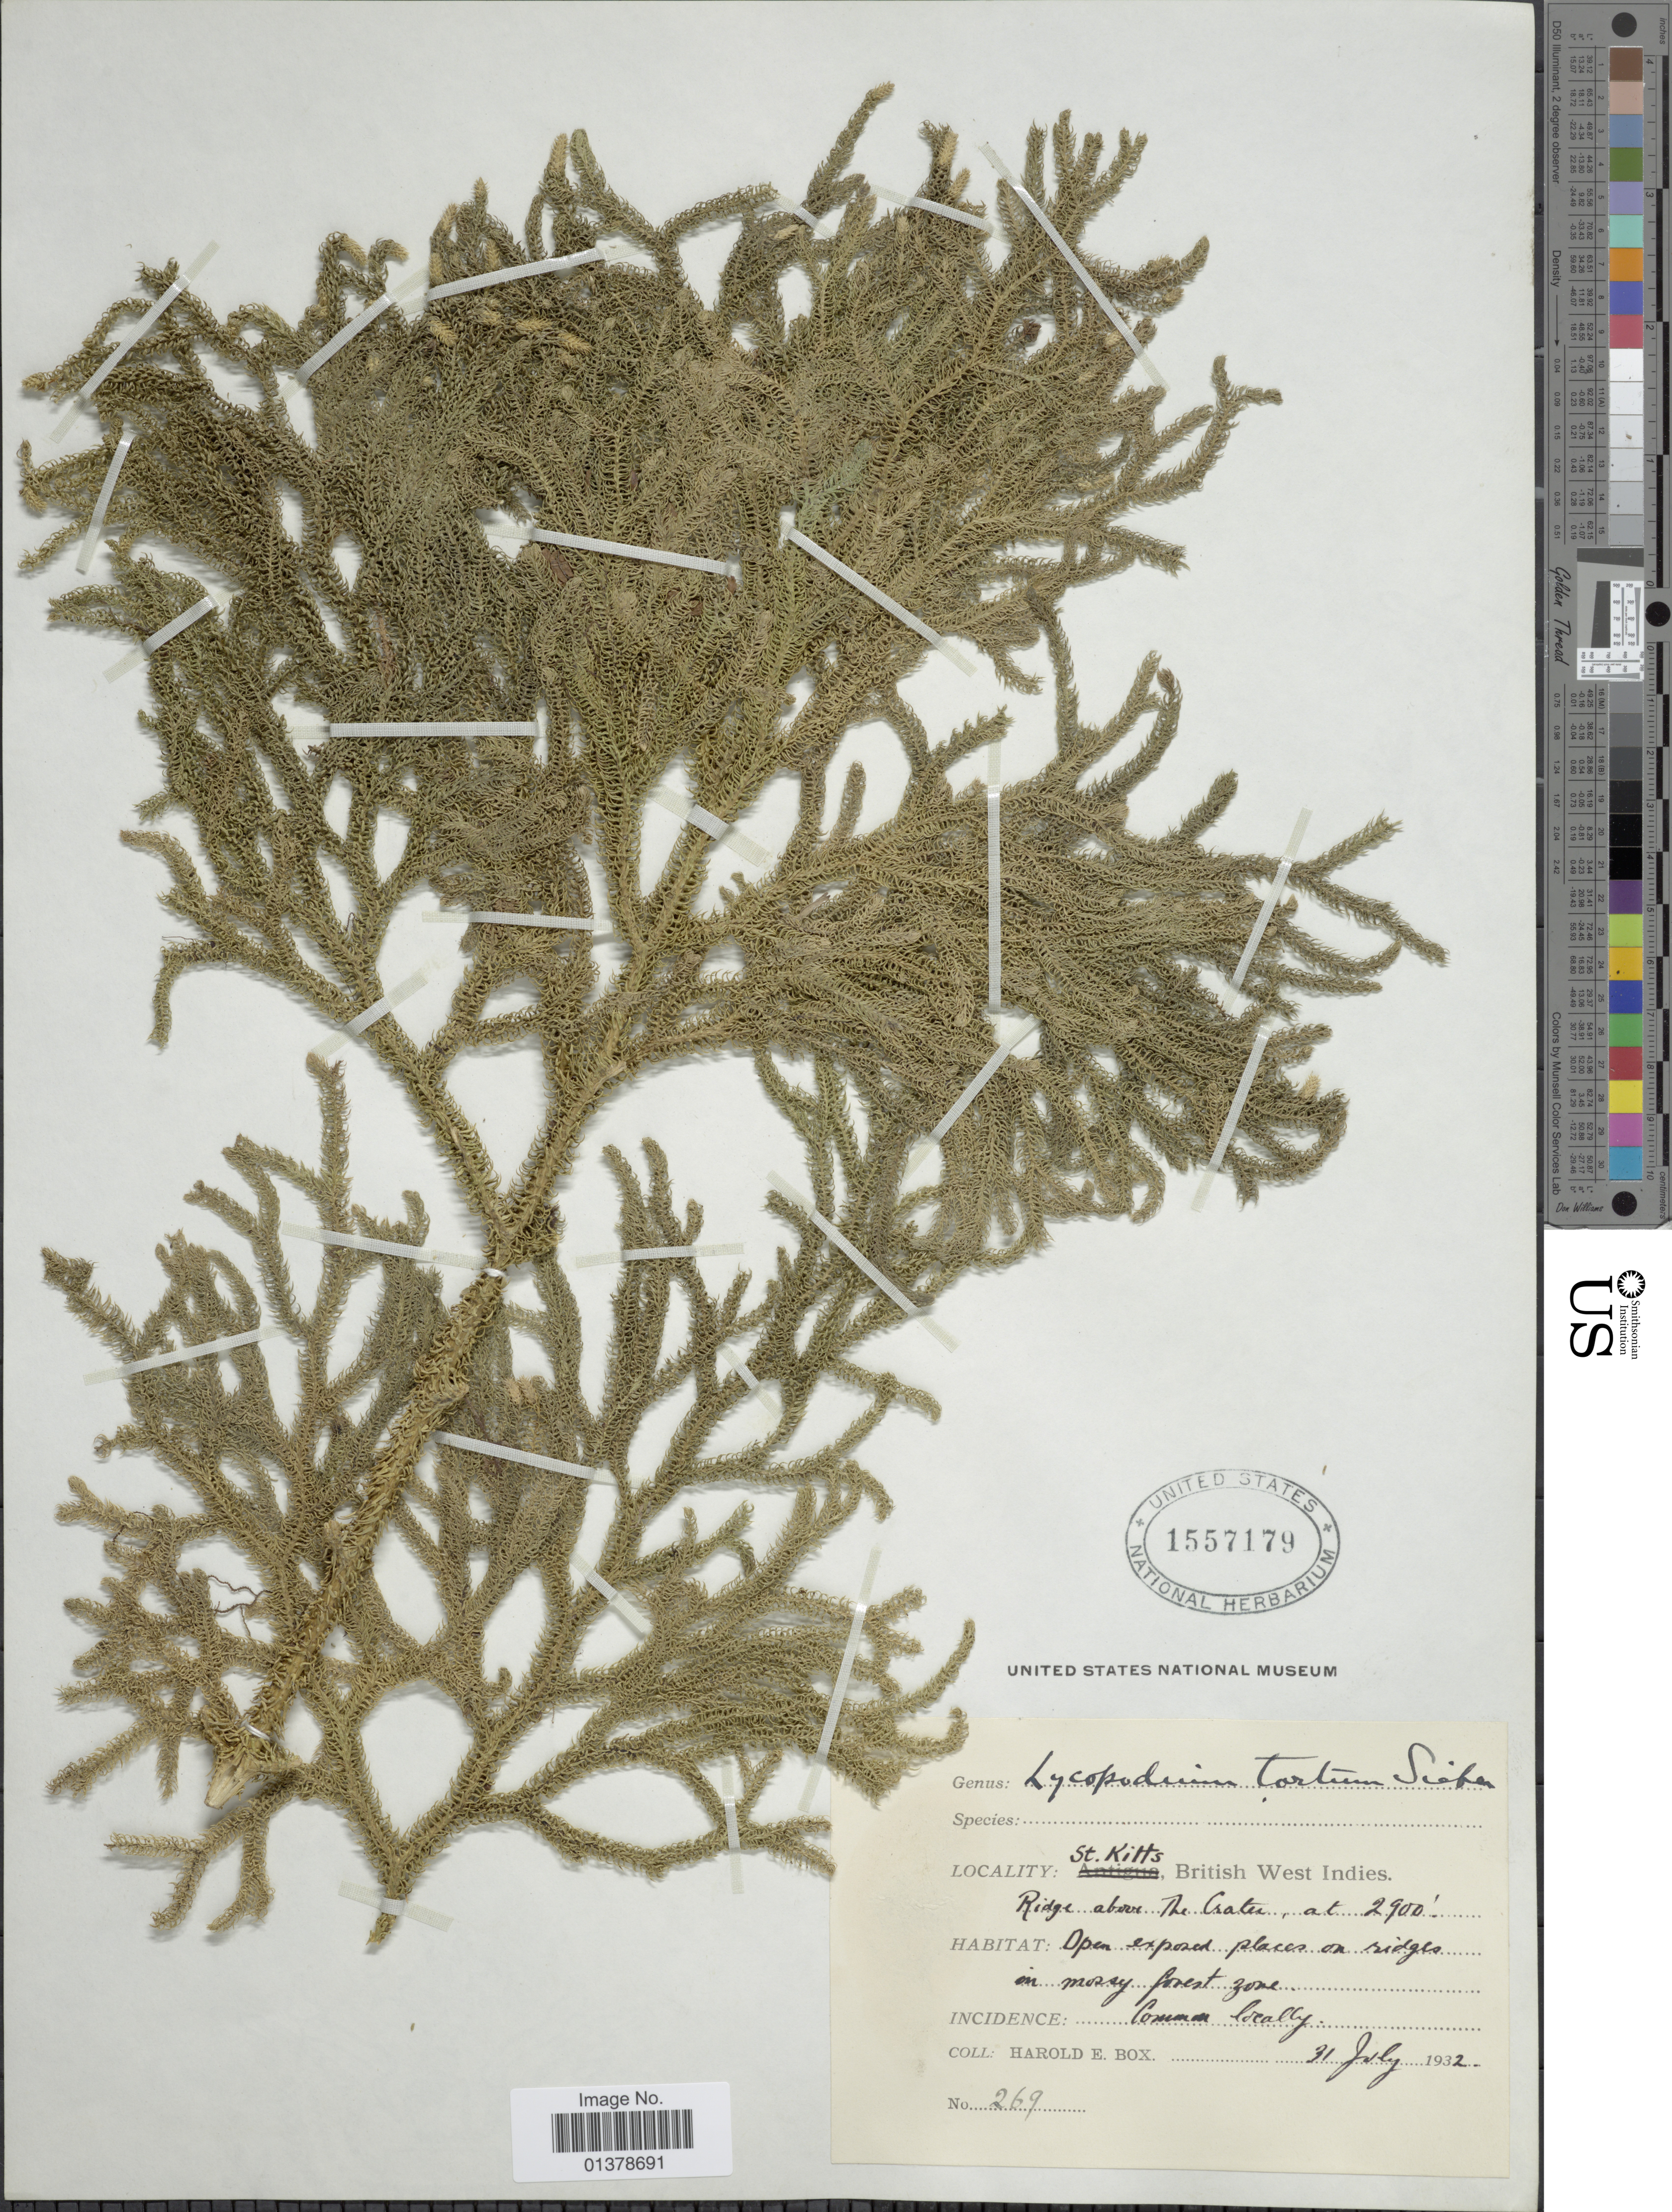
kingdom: Plantae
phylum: Tracheophyta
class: Lycopodiopsida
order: Lycopodiales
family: Lycopodiaceae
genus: Palhinhaea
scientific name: Palhinhaea torta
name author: (Sieber ex Underw. & F.E. Lloyd) Christenh.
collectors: H. E. Box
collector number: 269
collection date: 1932-07-31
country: St. Christopher-Nevis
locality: St. Kitts, Ridge above The Crater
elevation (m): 884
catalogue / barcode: US 1557179